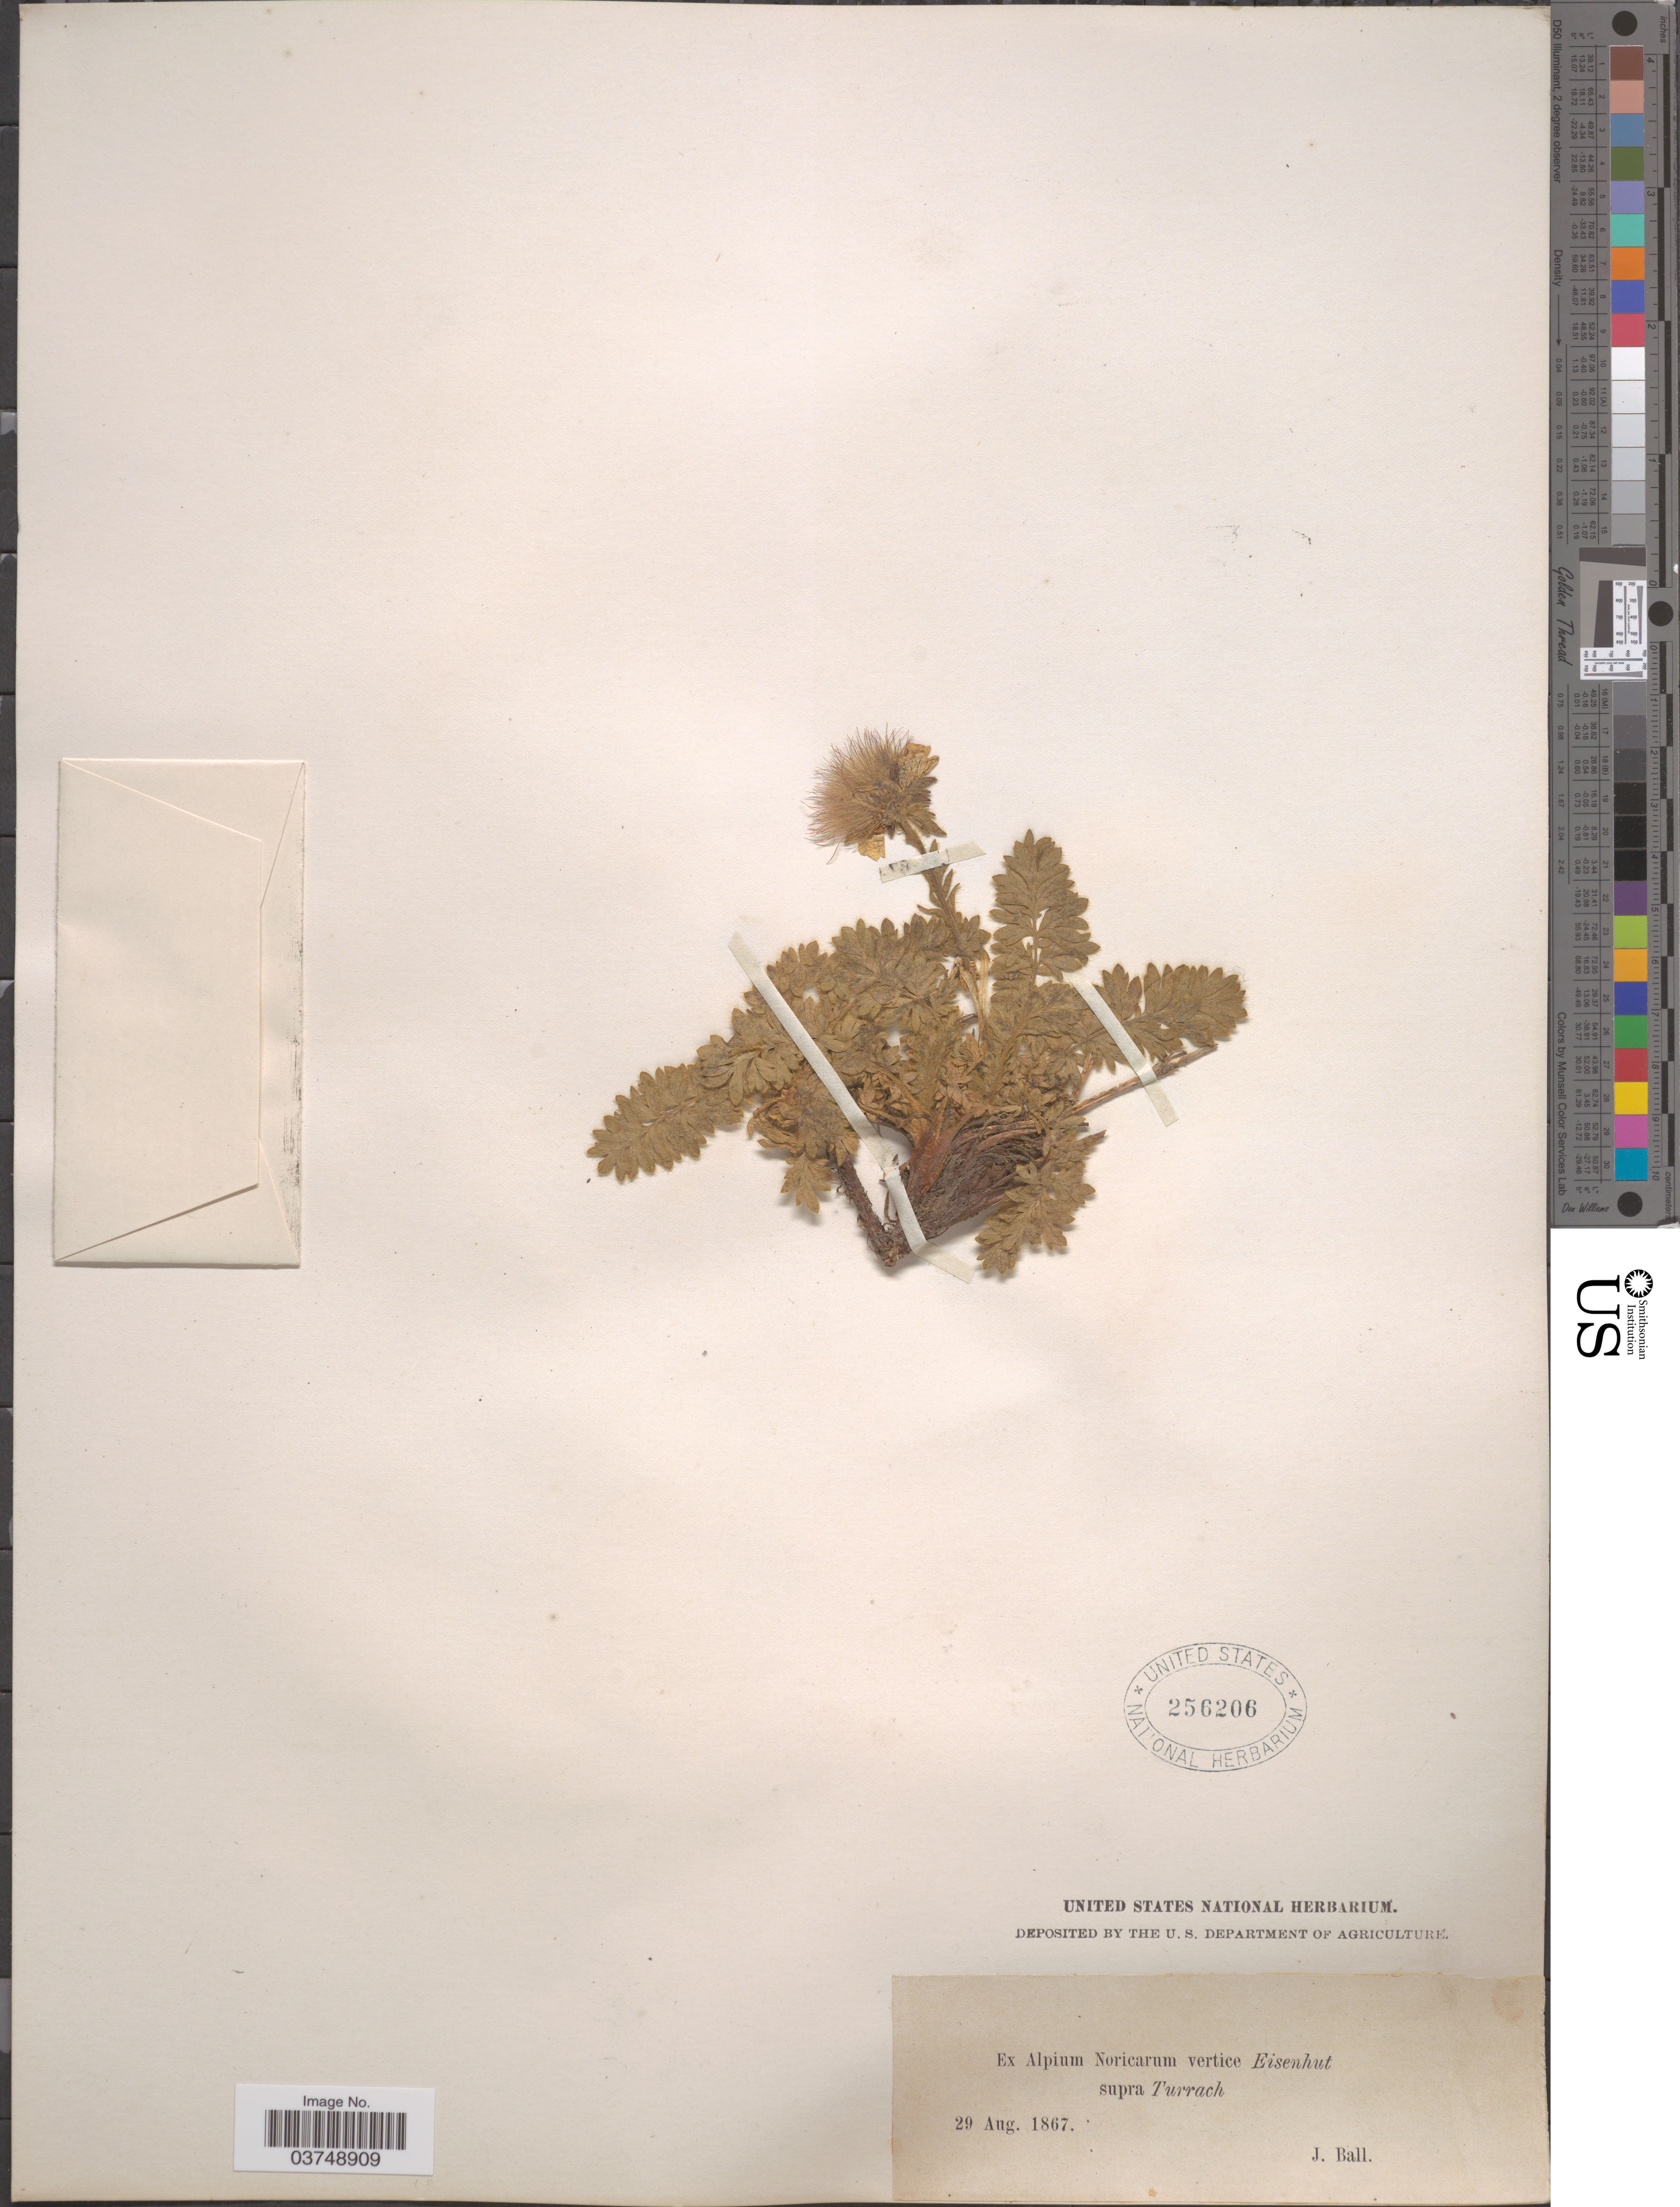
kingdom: Plantae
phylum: Tracheophyta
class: Magnoliopsida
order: Rosales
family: Rosaceae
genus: Geum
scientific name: Geum reptans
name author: L.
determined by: Strong, Mark T., (BOT), Smithsonian Institution - National Museum of Natural History (UNITED STATES)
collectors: J. Ball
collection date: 1867-08-29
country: Austria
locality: Ex Alpium Noricarum vertice Eisenhut supra Turrach.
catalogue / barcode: US 256206